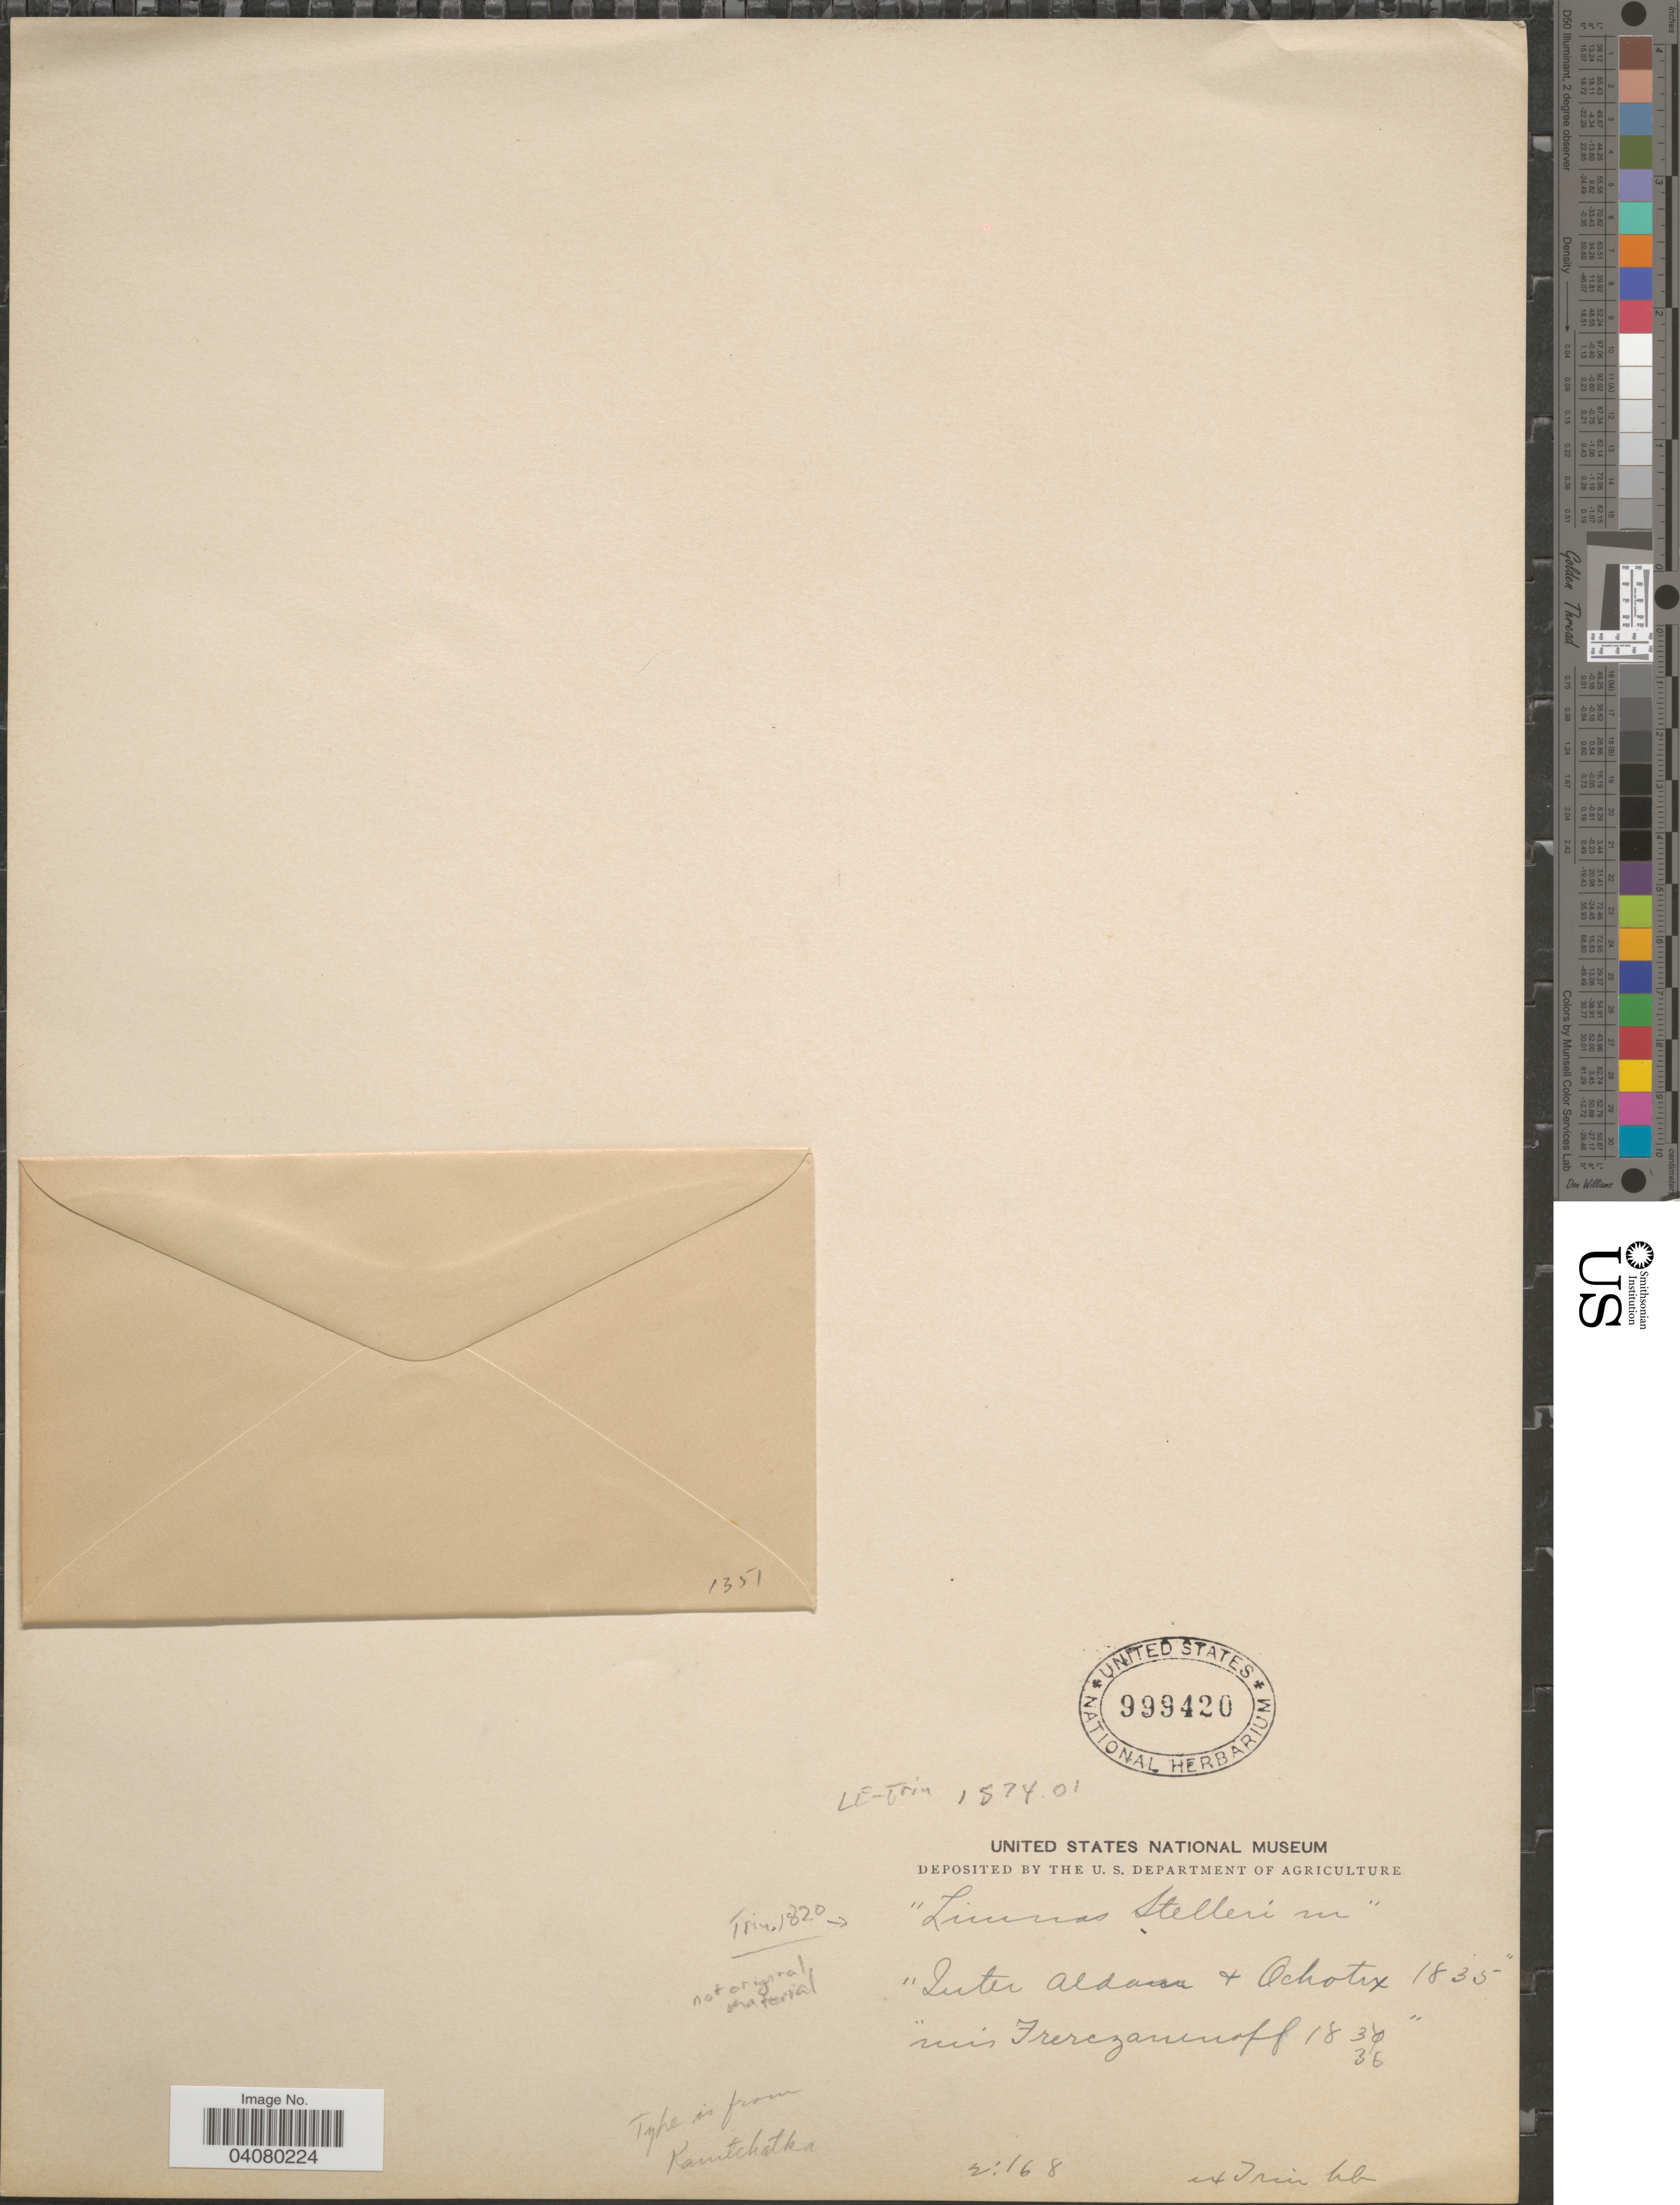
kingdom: Plantae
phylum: Tracheophyta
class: Liliopsida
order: Poales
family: Poaceae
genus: Limnas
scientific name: Limnas stelleri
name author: Trin.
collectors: ex herb. Trinius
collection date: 1835/1836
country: Russian Federation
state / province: Kamchatka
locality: Inter Aldam & Ochotix.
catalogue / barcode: US 999420